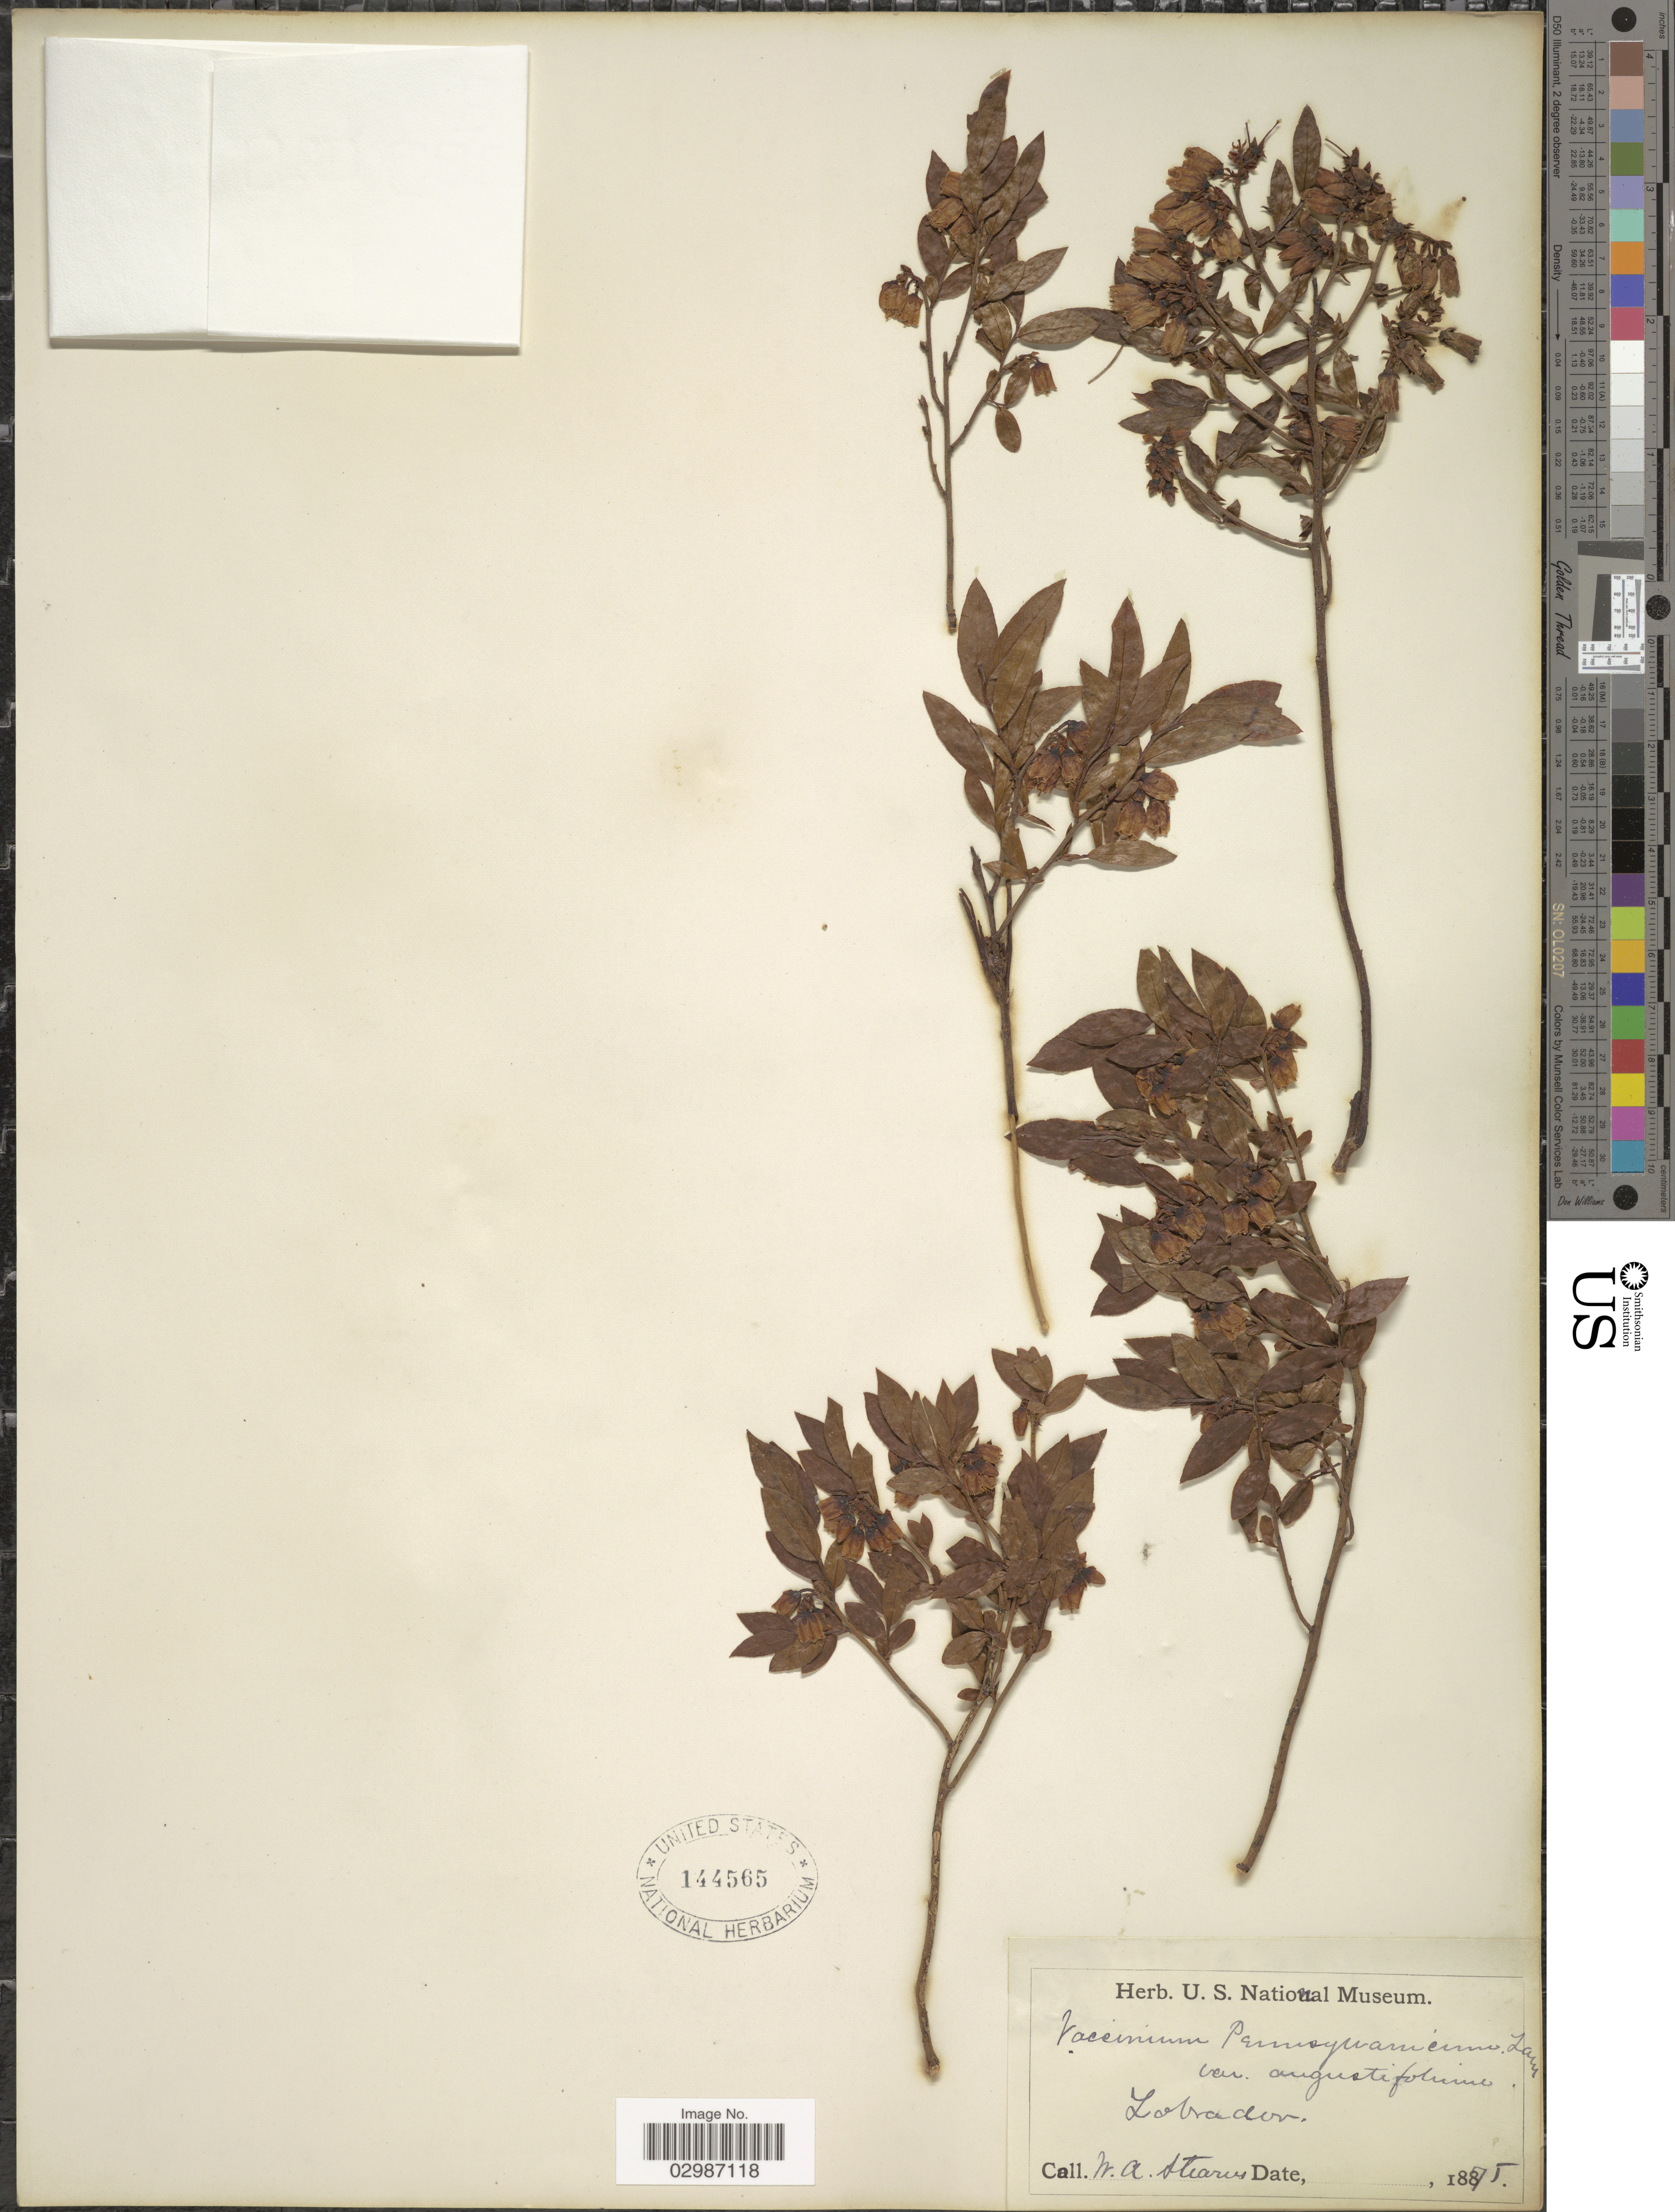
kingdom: Plantae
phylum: Tracheophyta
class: Magnoliopsida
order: Ericales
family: Ericaceae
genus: Vaccinium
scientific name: Vaccinium angustifolium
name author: Aiton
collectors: W. Stearns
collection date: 1875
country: Canada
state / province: Newfoundland and Labrador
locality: Labrador.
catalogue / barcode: US 144565